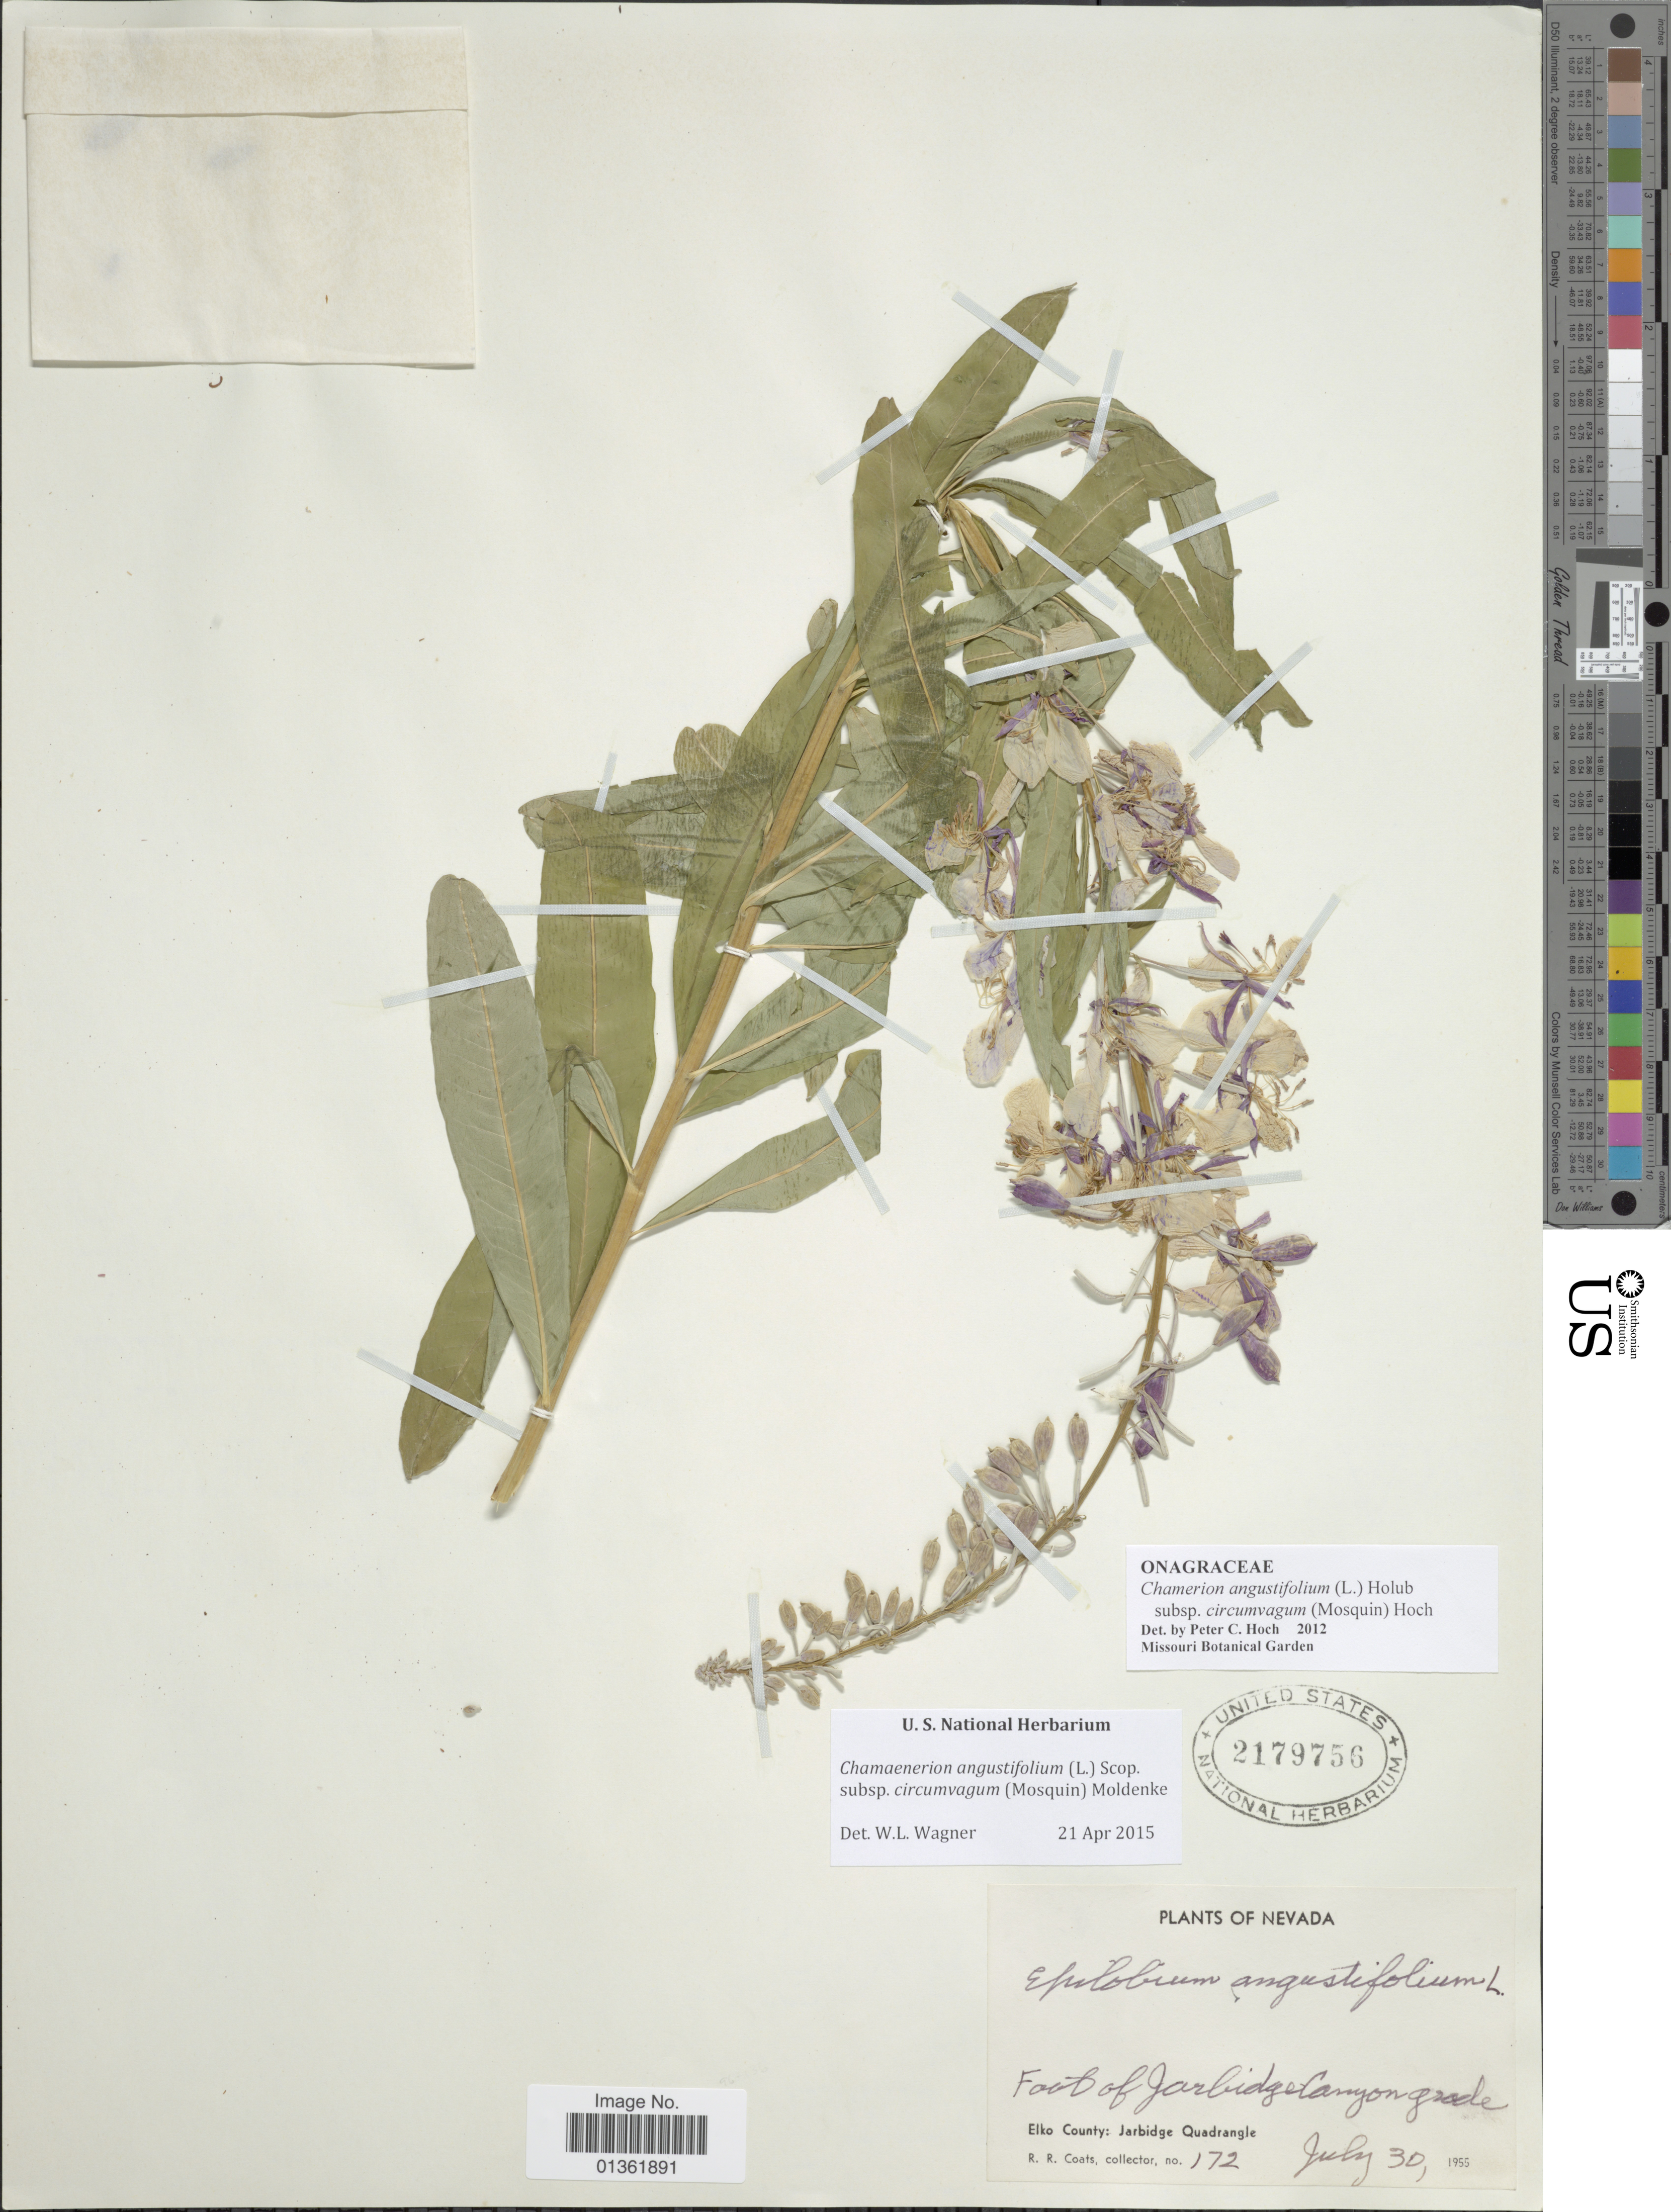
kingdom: Plantae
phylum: Tracheophyta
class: Magnoliopsida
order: Myrtales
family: Onagraceae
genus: Chamaenerion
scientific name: Chamaenerion angustifolium subsp. circumvagum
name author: (Mosquin) Moldenke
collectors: R. Coats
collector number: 172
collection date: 1955-07-30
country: United States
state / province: Nevada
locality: Foot of Jarbidge Canyon grade. Elko County: Jarbidge Quadrangle.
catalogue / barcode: US 2179756